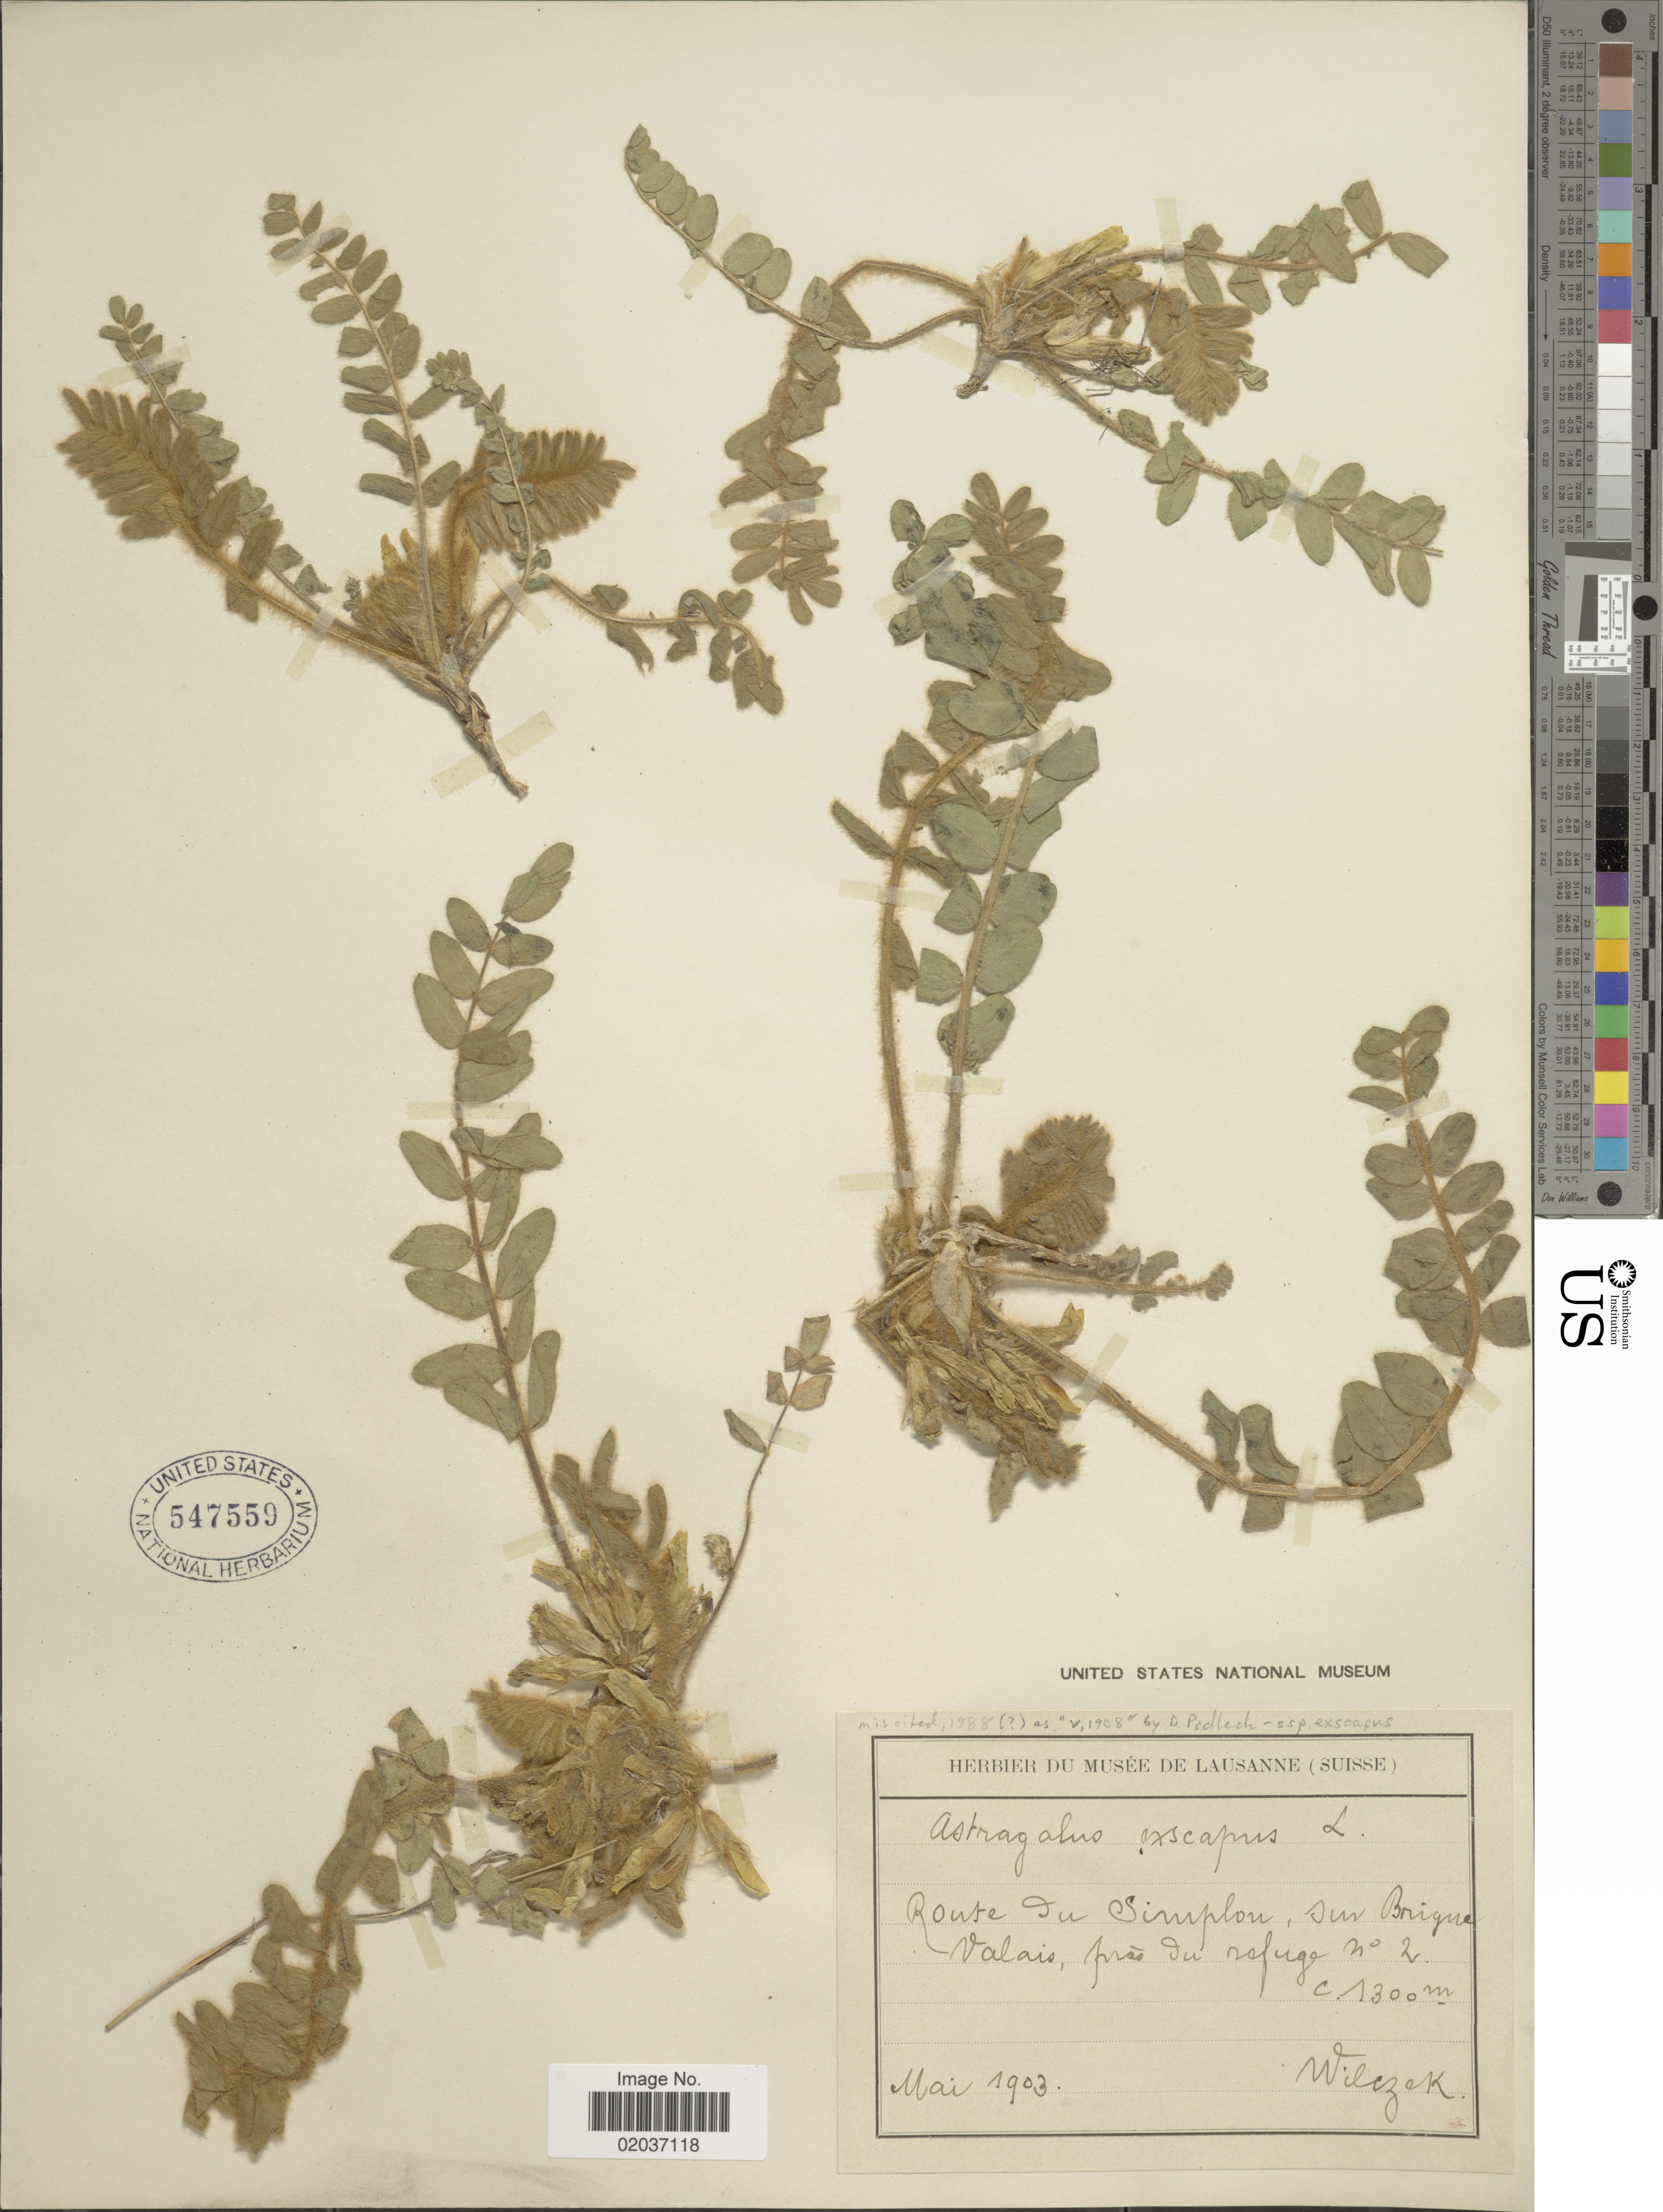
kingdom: Plantae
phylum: Tracheophyta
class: Magnoliopsida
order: Fabales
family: Fabaceae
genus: Astragalus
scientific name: Astragalus exscapus subsp. exscapus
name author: L.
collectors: Wilczek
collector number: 2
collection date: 1903-05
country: Switzerland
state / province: Valais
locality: Route du Simplon, Sur Brique Valais, pres du refuge.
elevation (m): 1300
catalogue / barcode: US 547559